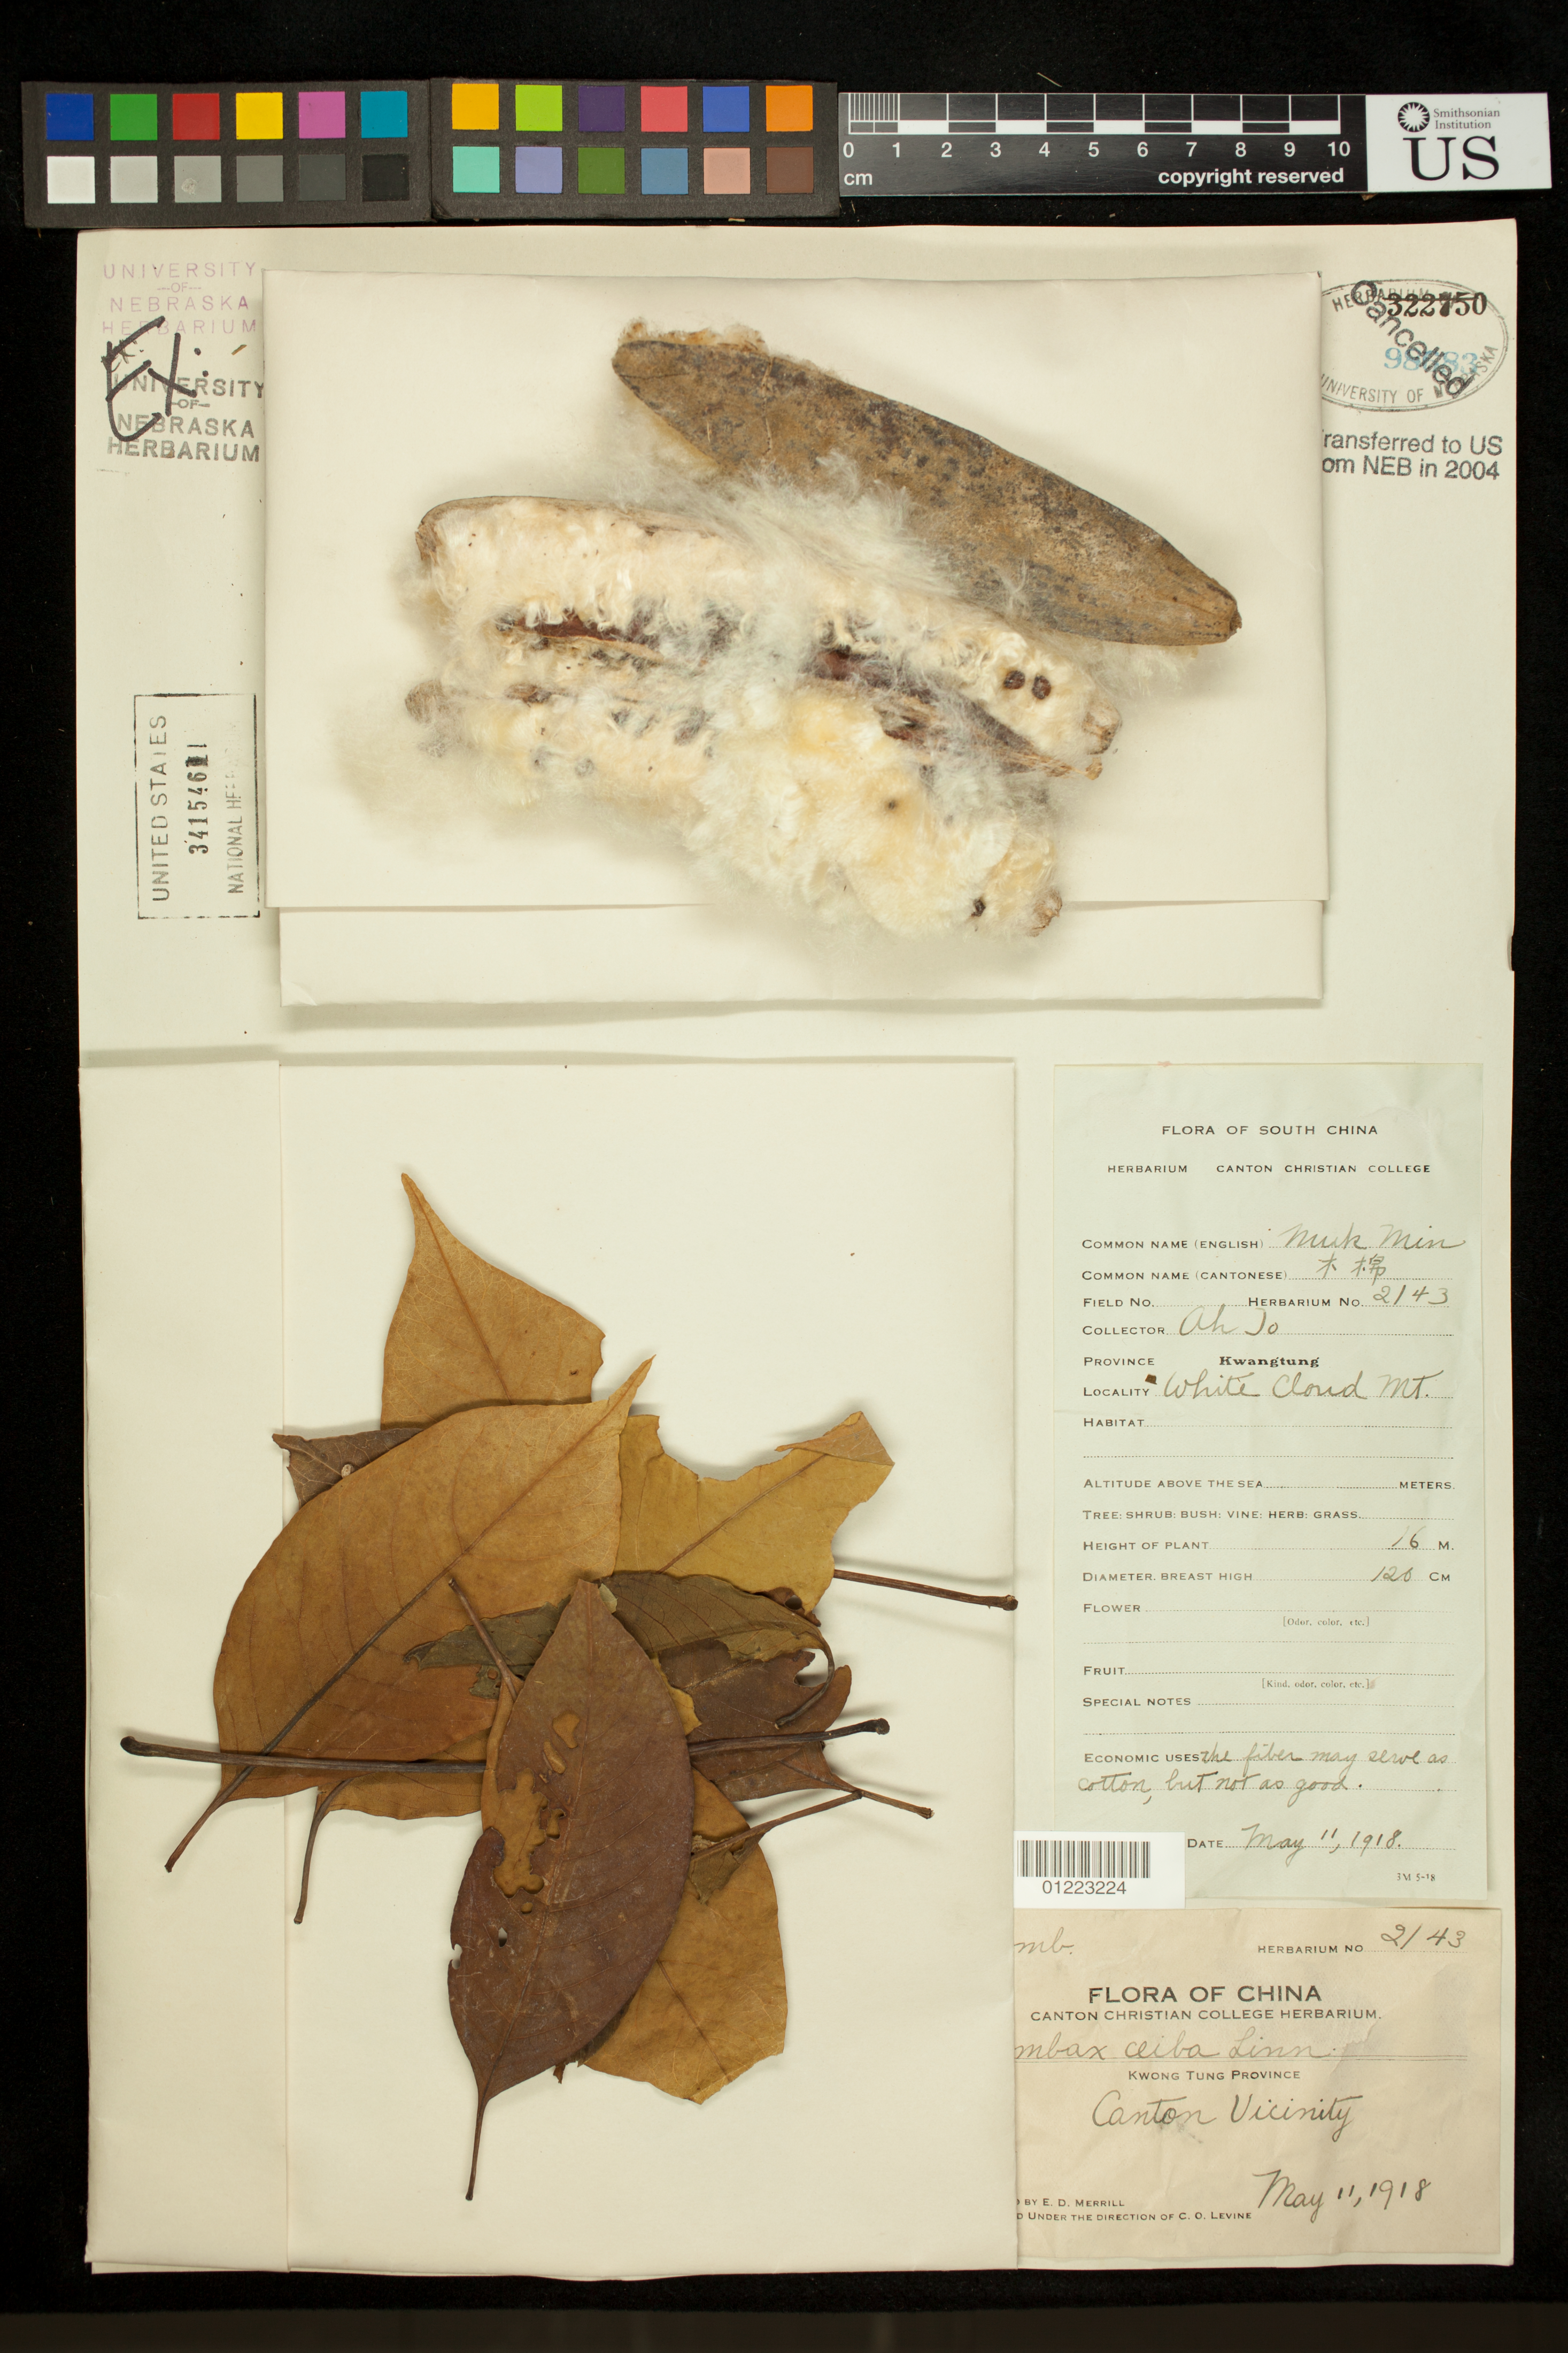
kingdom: Plantae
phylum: Tracheophyta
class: Magnoliopsida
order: Malvales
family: Malvaceae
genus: Bombax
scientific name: Bombax ceiba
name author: L.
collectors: A. To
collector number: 2143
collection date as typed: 5/11/1918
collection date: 1918-05-11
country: China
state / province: Guangdong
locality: White Cloud Mt. Canton vicinity, Kwong Tung Province.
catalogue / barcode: US 3415461